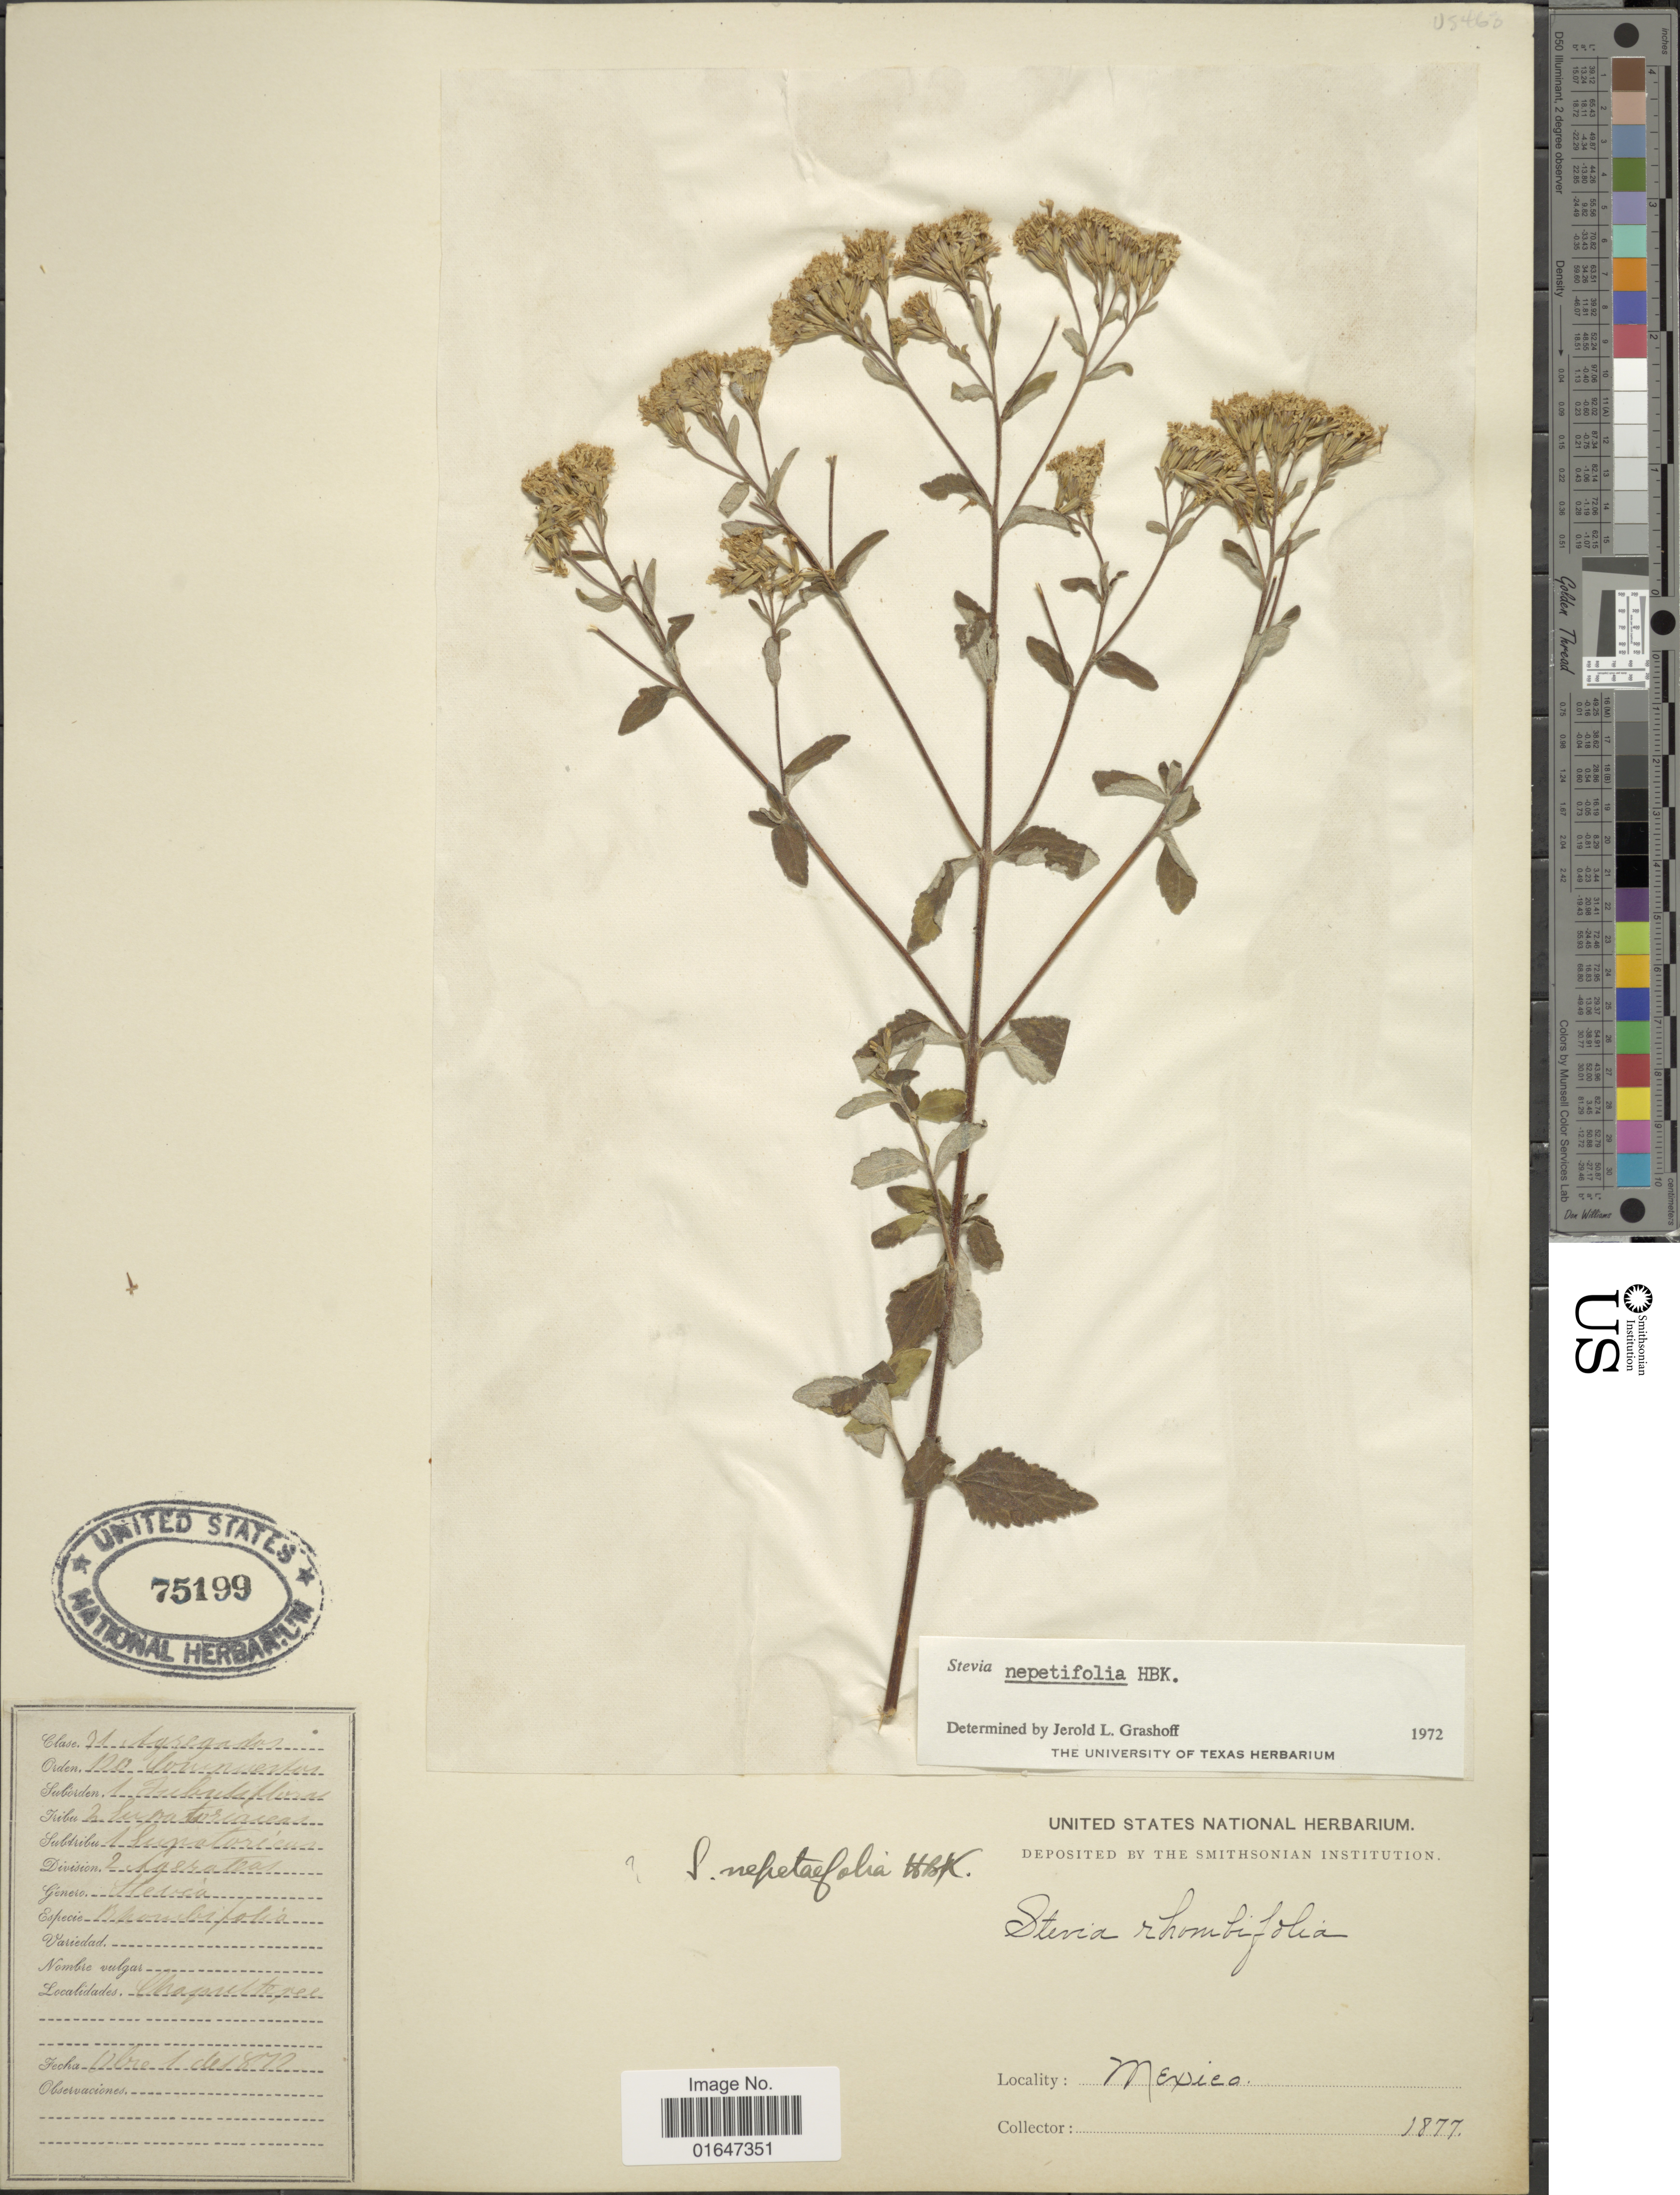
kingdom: Plantae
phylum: Tracheophyta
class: Magnoliopsida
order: Asterales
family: Asteraceae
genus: Stevia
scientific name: Stevia suaveolens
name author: Lag.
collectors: U.S. National Herbarium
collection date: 1877-10-01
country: Mexico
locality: Chapultepec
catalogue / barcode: US 75199